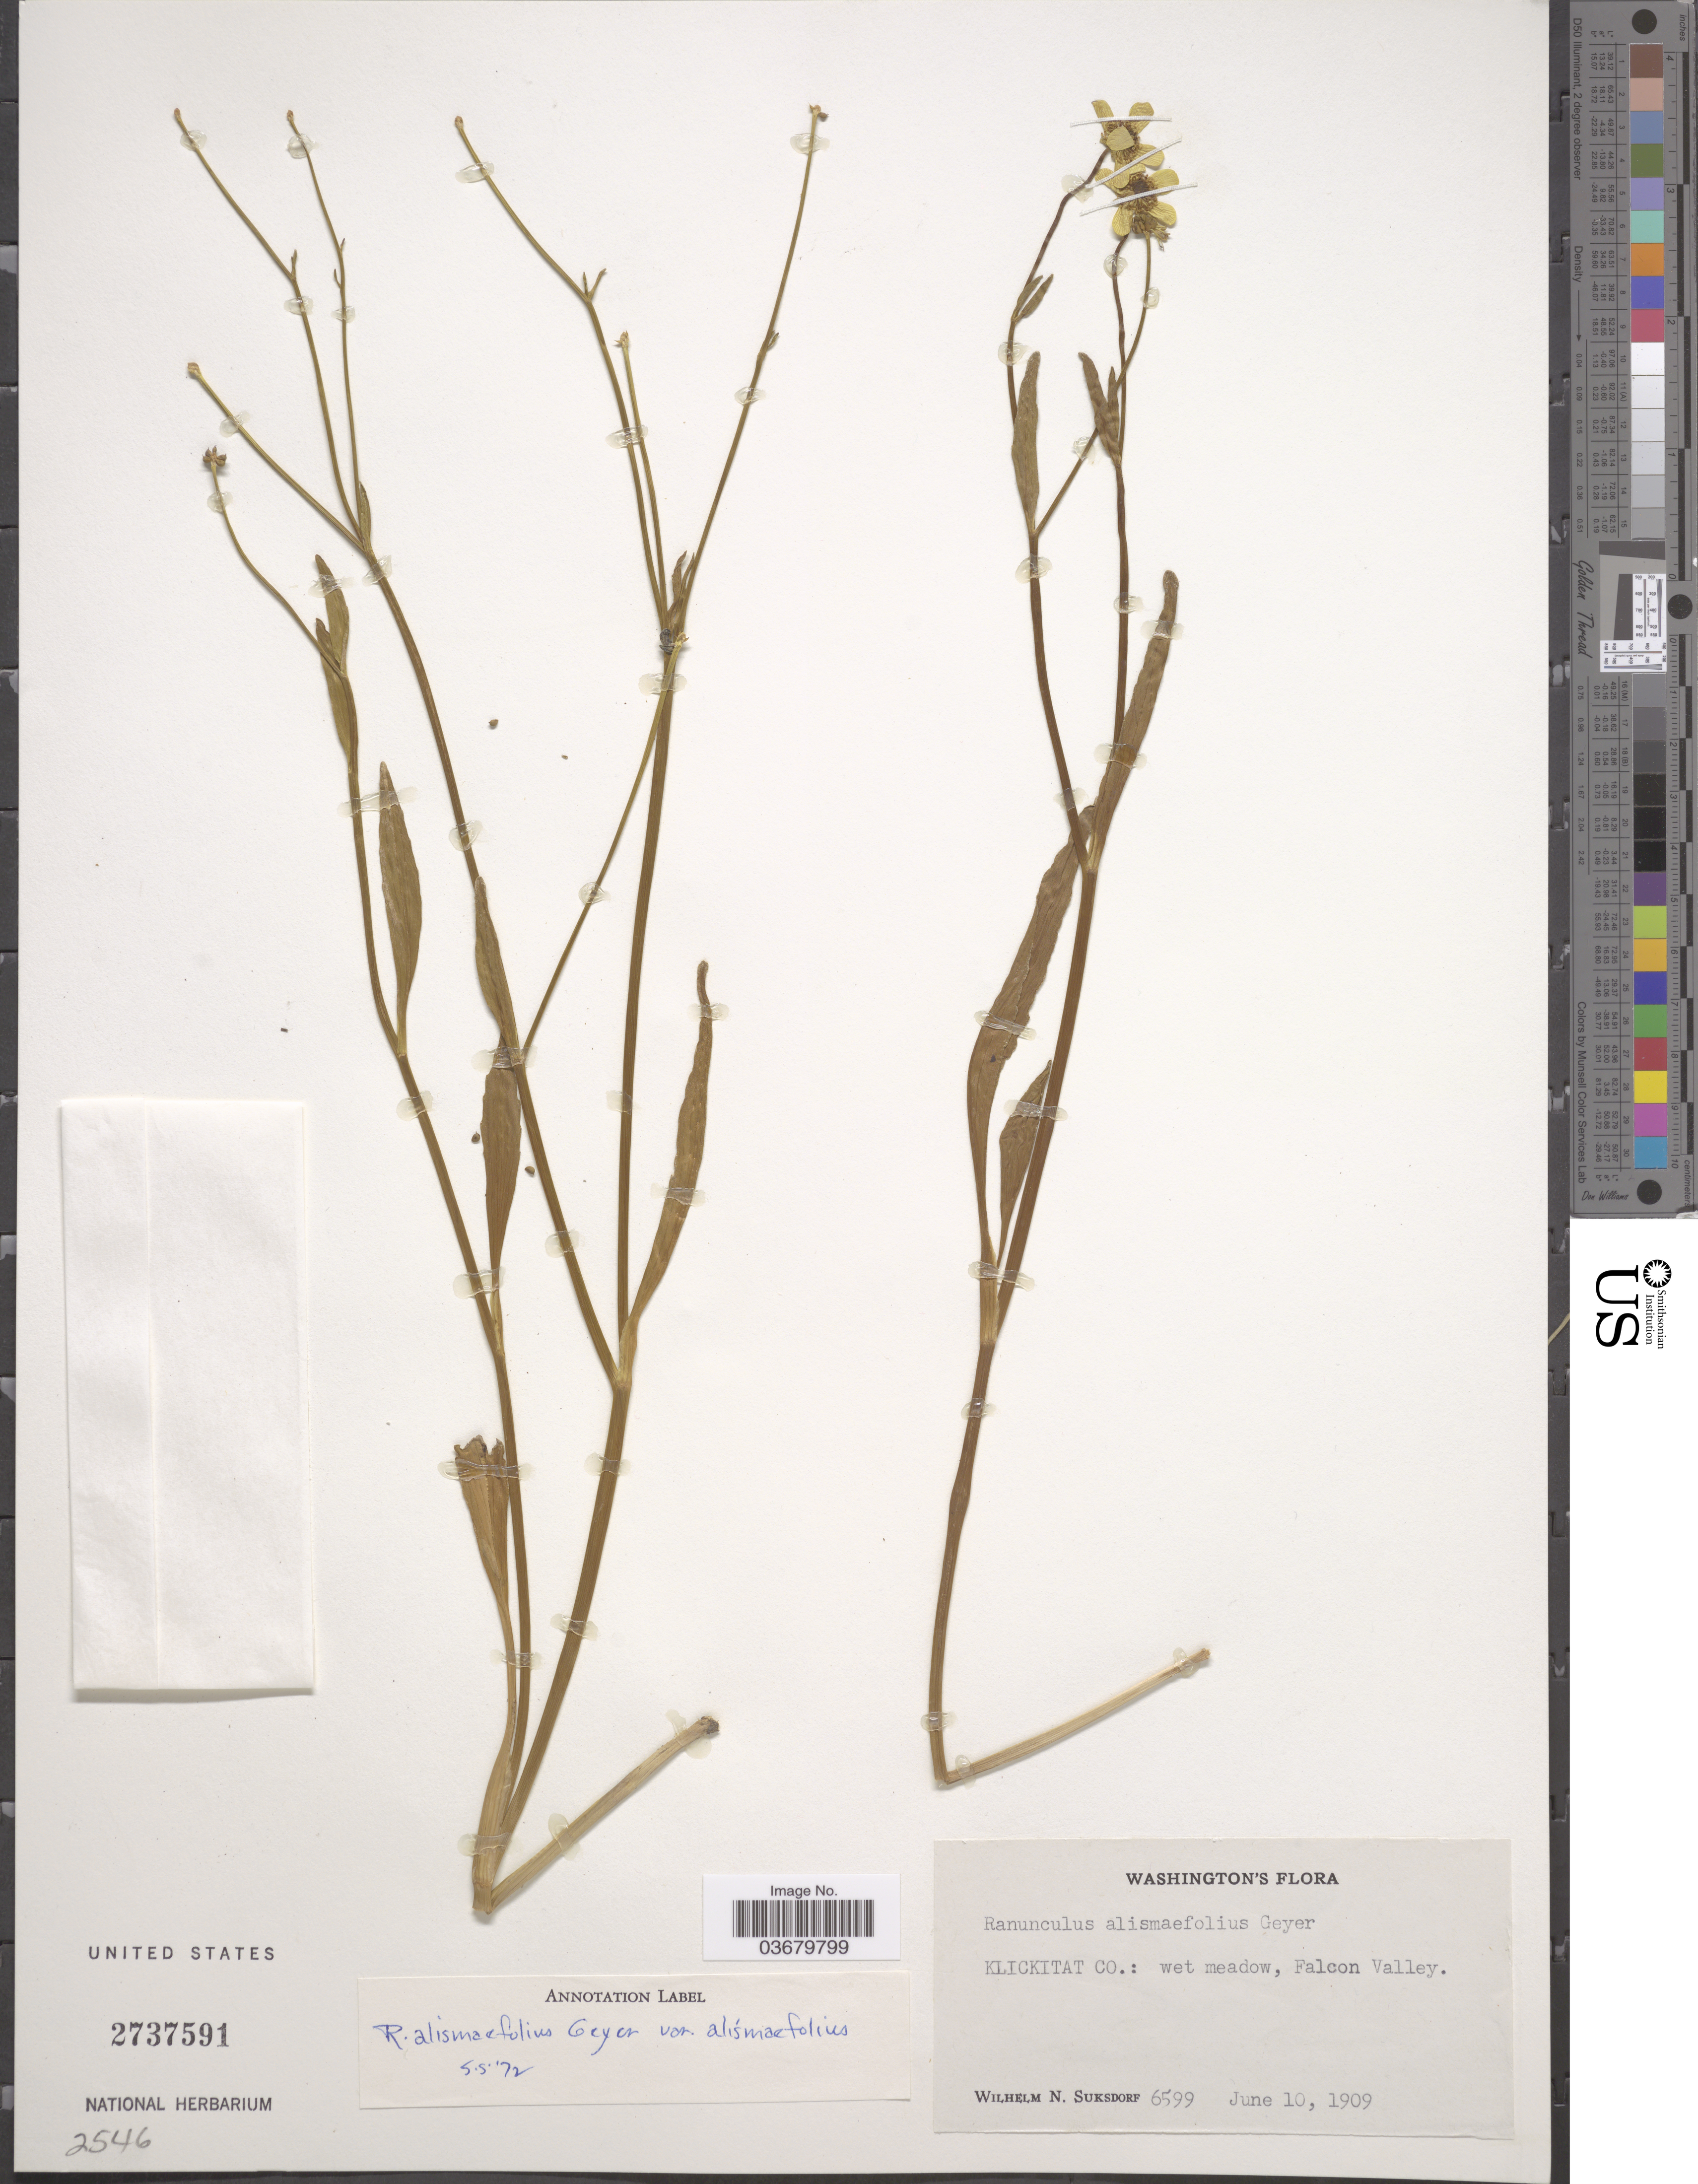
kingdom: Plantae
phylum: Tracheophyta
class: Magnoliopsida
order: Ranunculales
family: Ranunculaceae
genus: Ranunculus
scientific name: Ranunculus alismifolius var. alismellus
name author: A. Gray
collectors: W. N. Suksdorf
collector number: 6599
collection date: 1909-06-10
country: United States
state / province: Washington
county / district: Klickitat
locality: Klickitat Co.: Falcon Valley.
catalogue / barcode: US 2737591